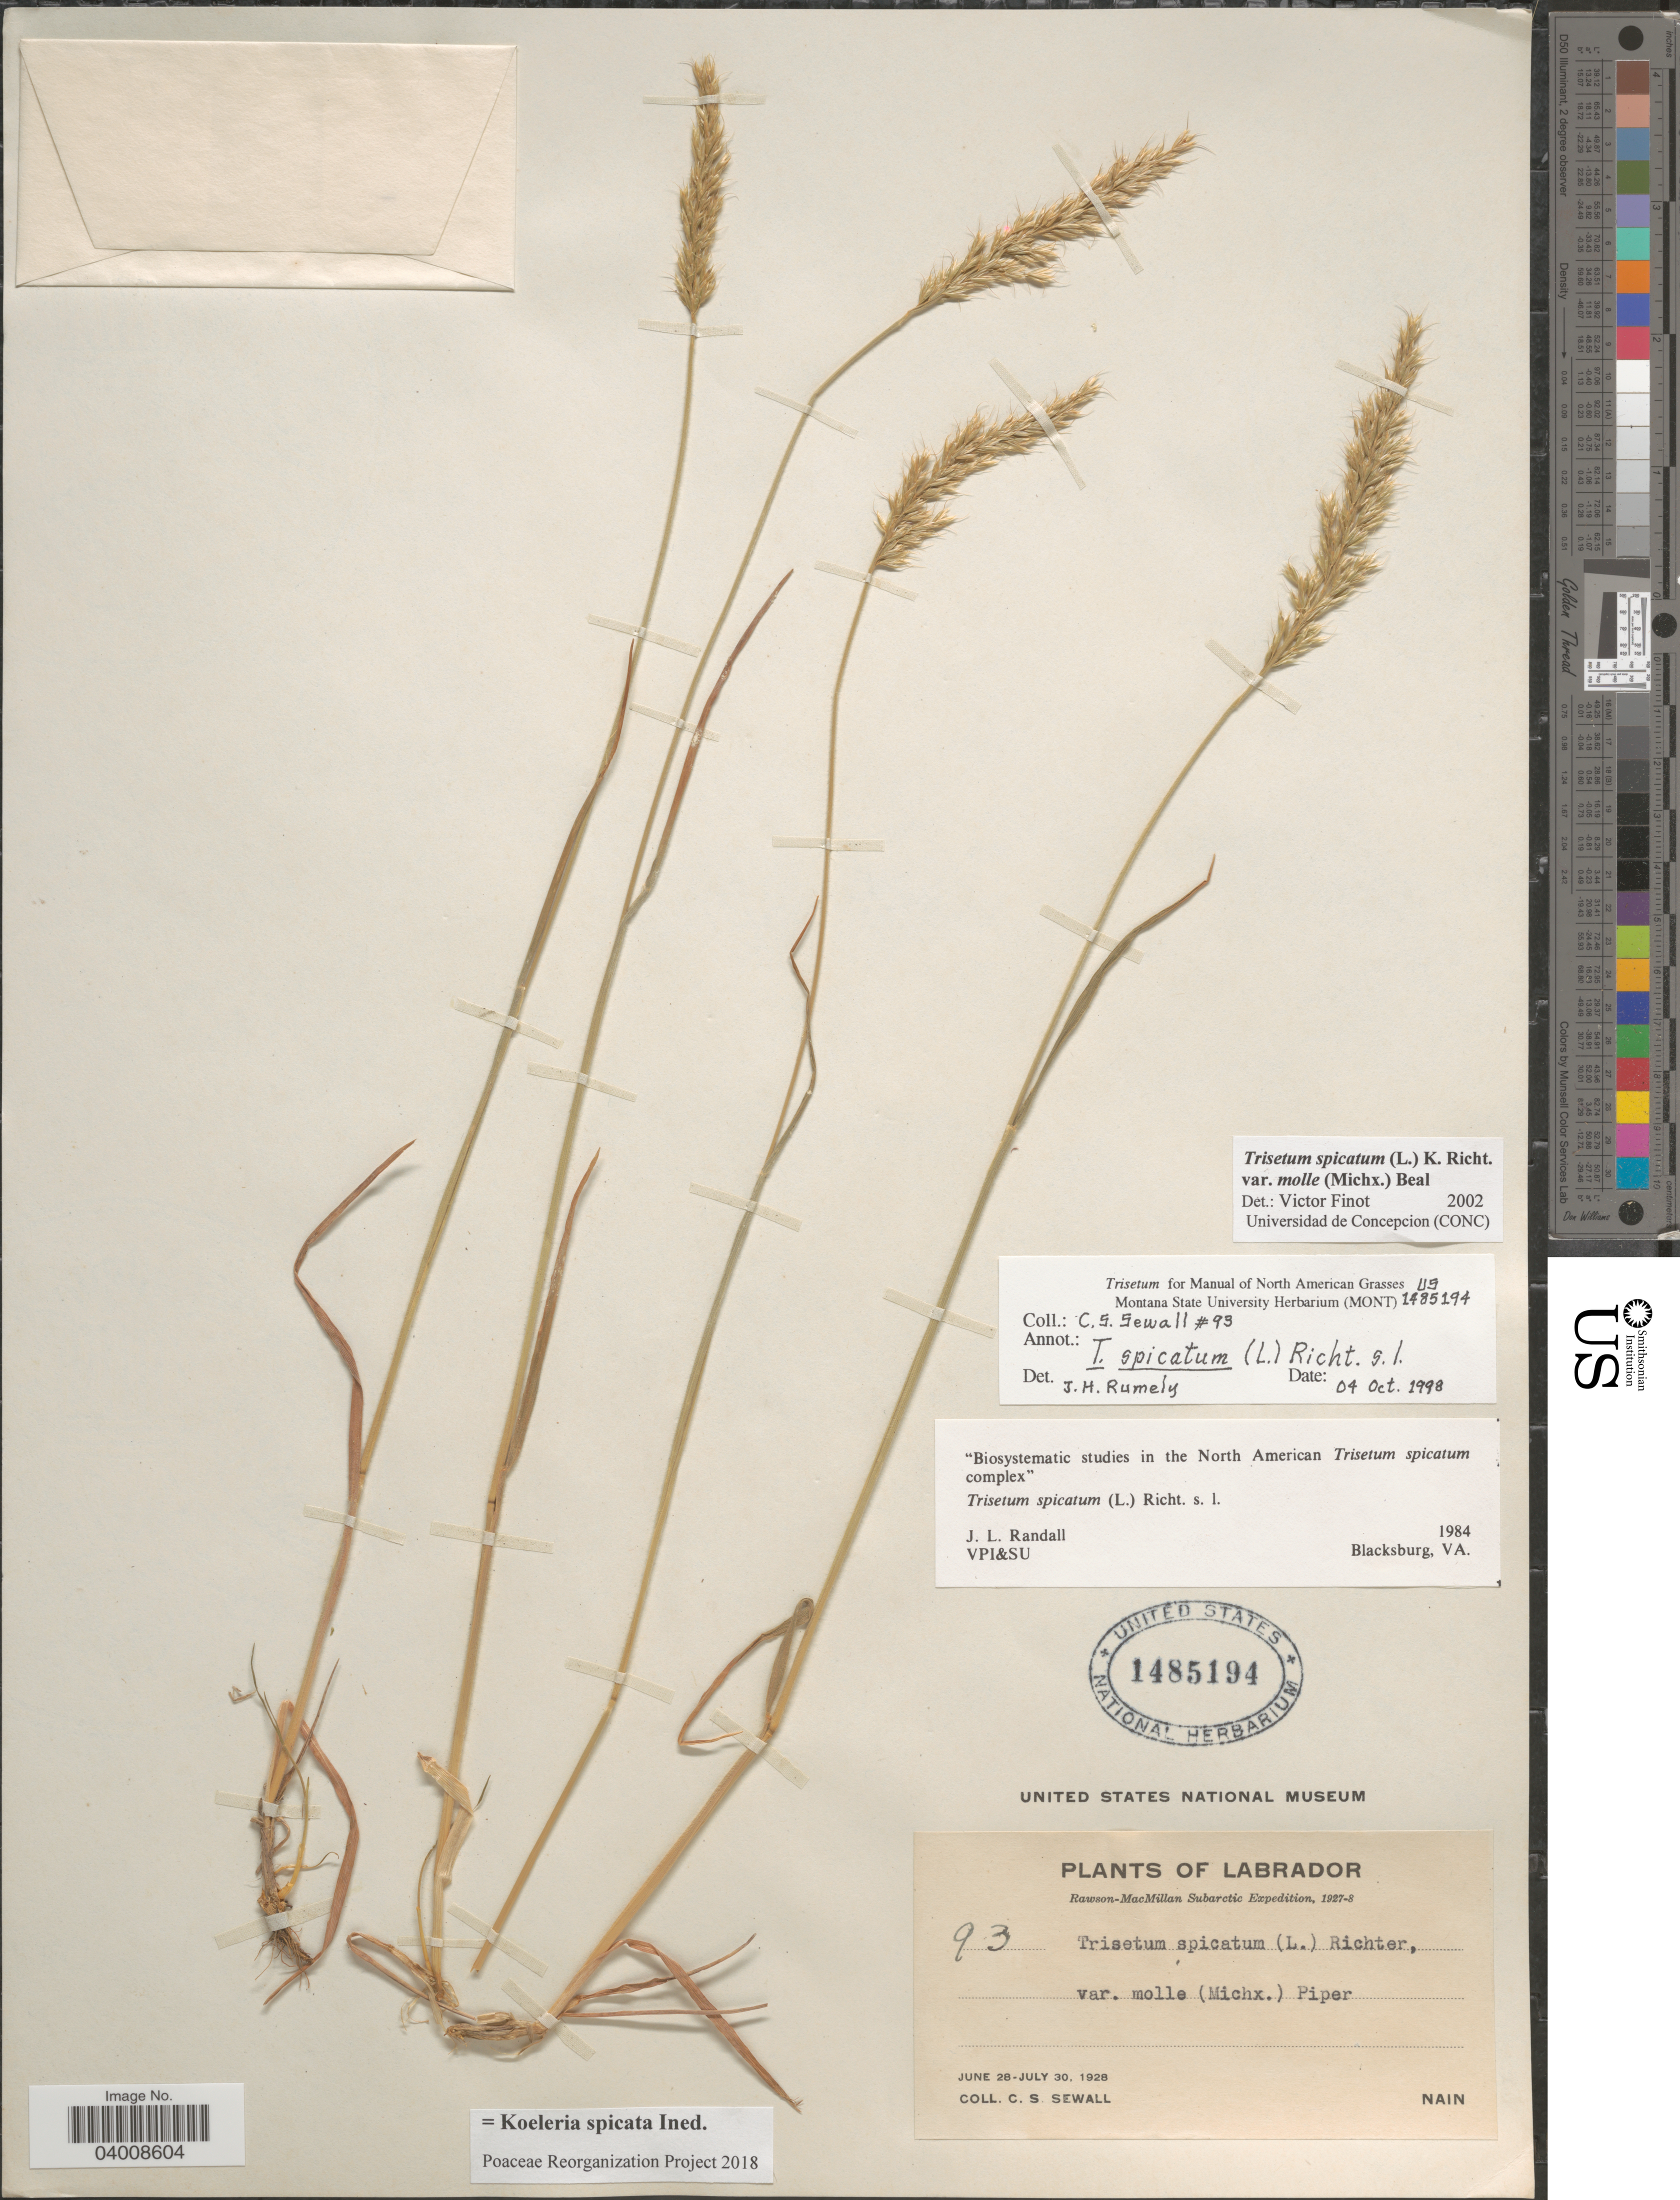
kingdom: Plantae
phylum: Tracheophyta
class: Liliopsida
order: Poales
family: Poaceae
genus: Koeleria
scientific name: Koeleria spicata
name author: (L.) Barberá et al.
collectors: C. Sewall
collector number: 93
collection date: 1928-06-28/1928-07-30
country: Canada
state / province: Newfoundland and Labrador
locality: Labrador. Nain.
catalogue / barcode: US 1485194